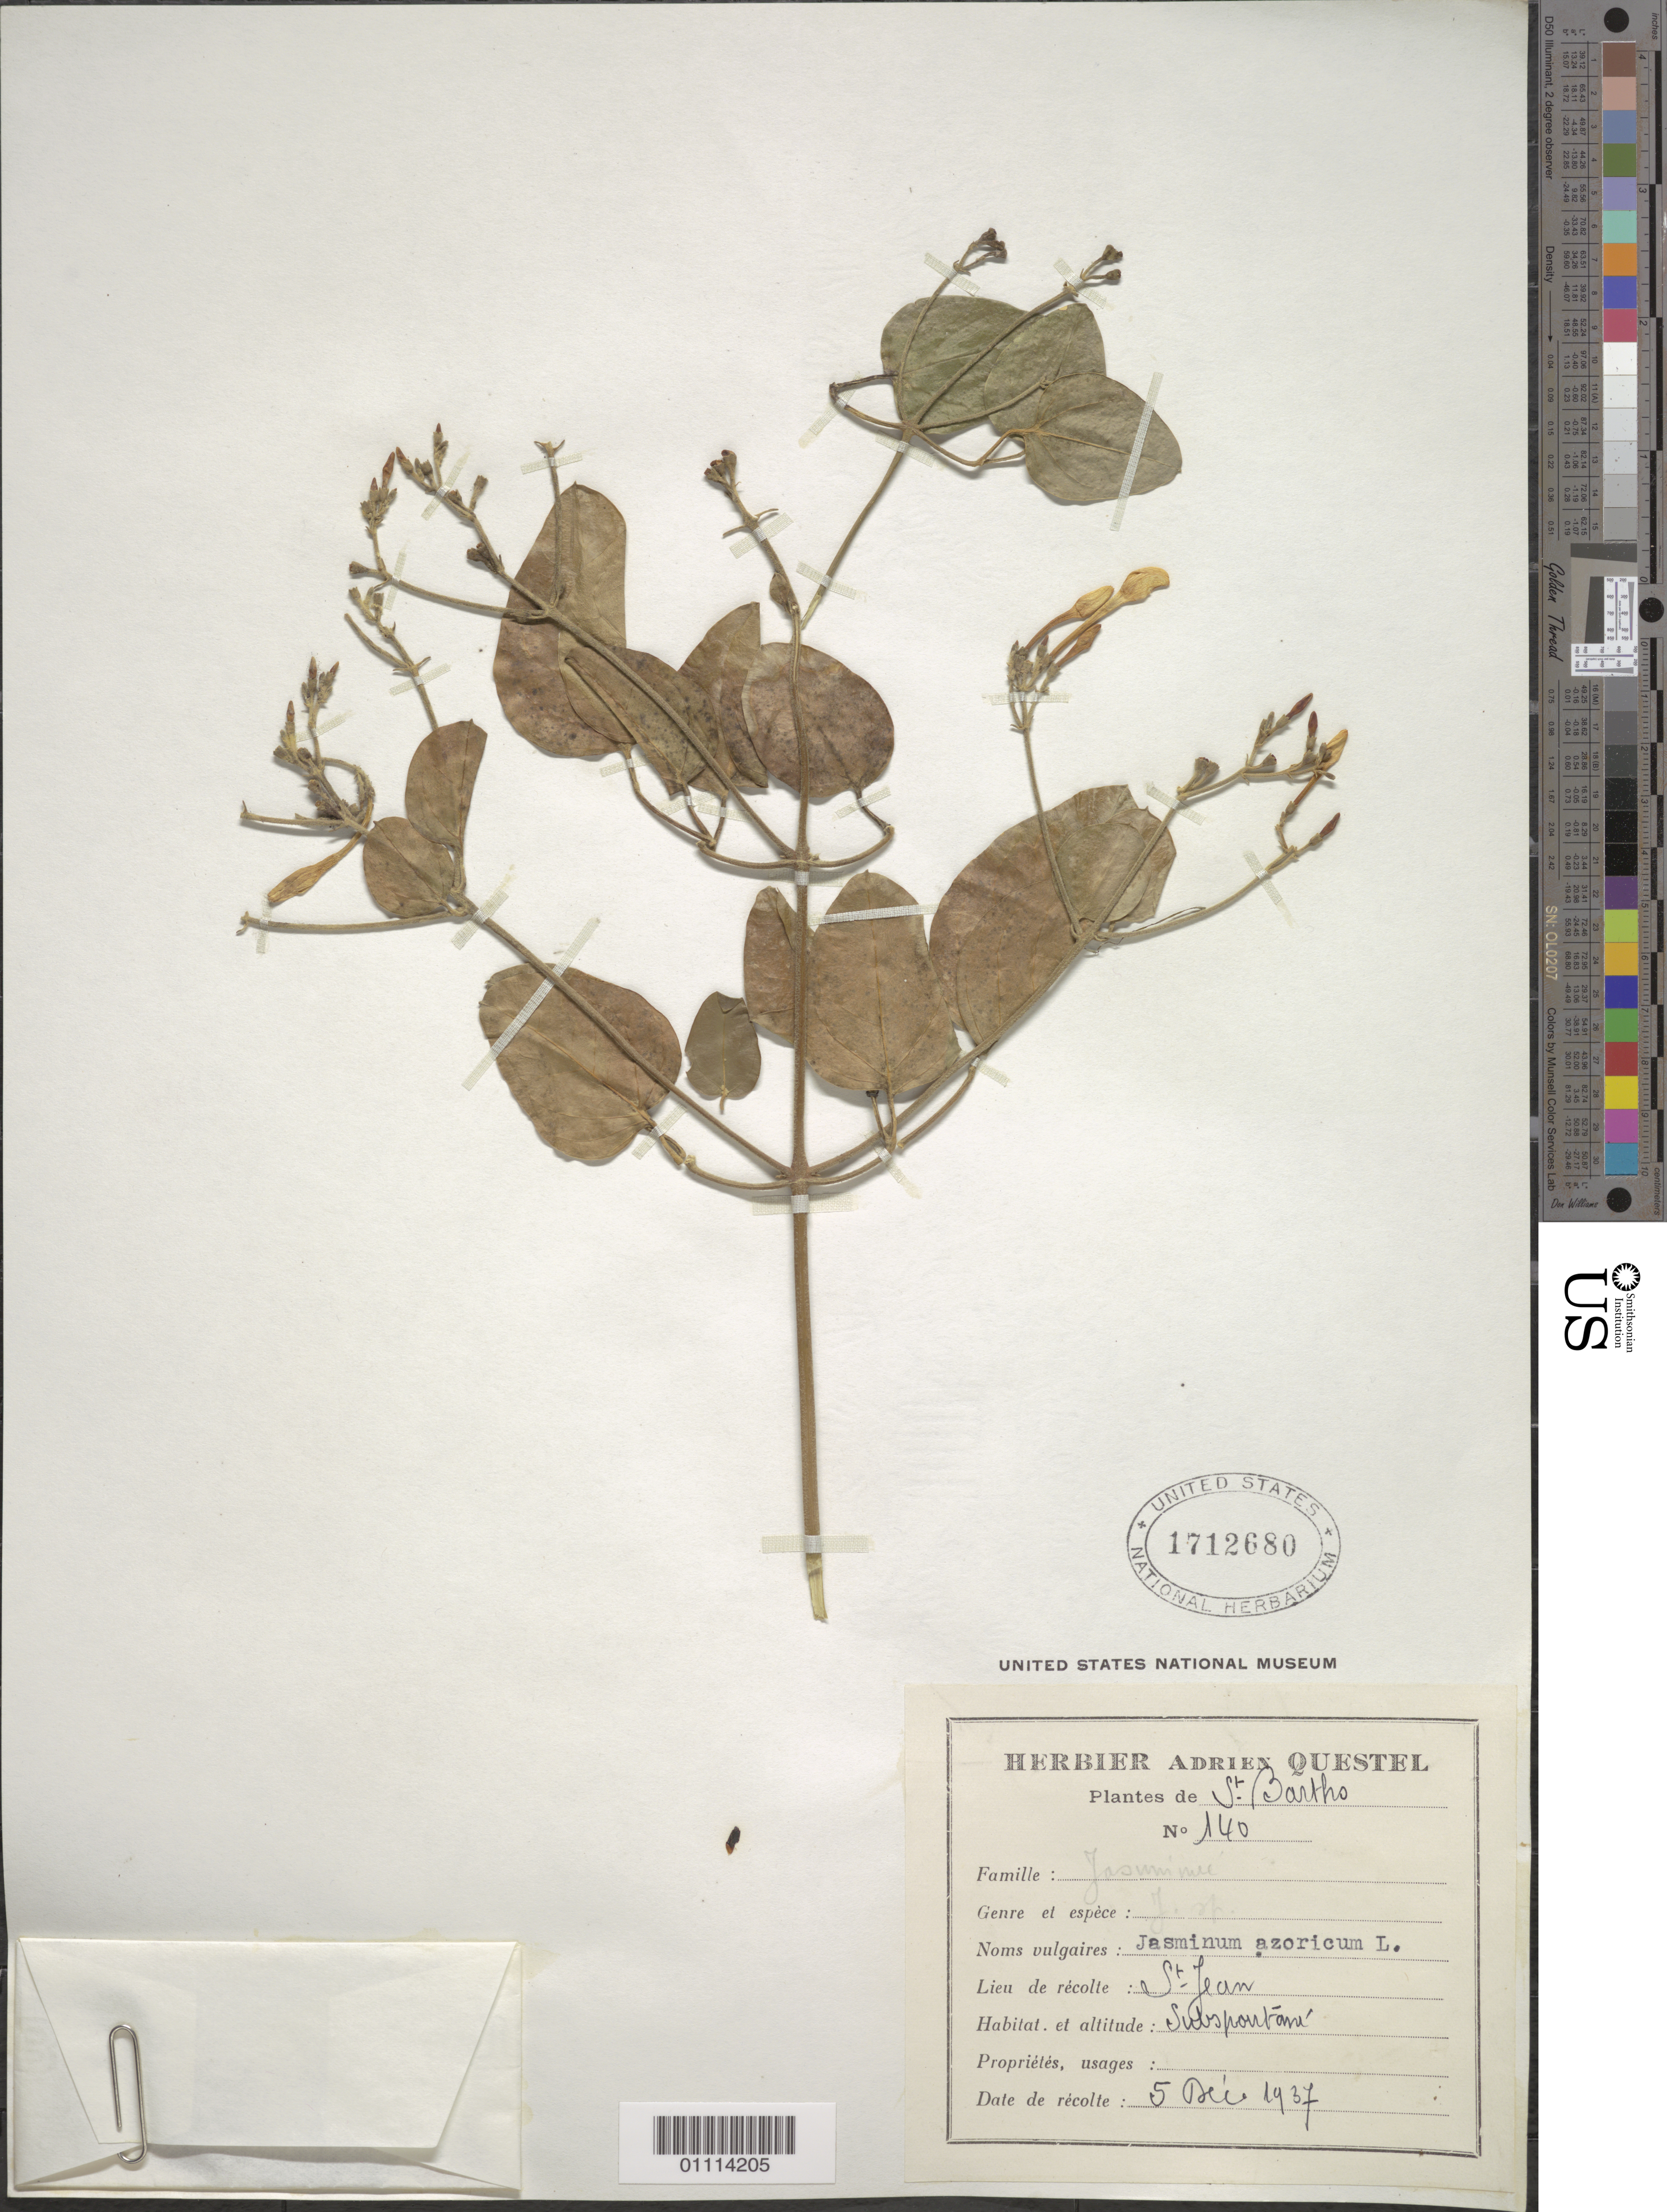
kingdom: Plantae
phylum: Tracheophyta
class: Magnoliopsida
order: Lamiales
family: Oleaceae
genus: Jasminum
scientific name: Jasminum azoricum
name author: L.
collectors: A. Questel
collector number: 140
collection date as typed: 05 Dec 1937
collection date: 1937-12-05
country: Saint Barthélemy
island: St. Barthélemy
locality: St. Jean. Subspontame.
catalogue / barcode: US 1712680